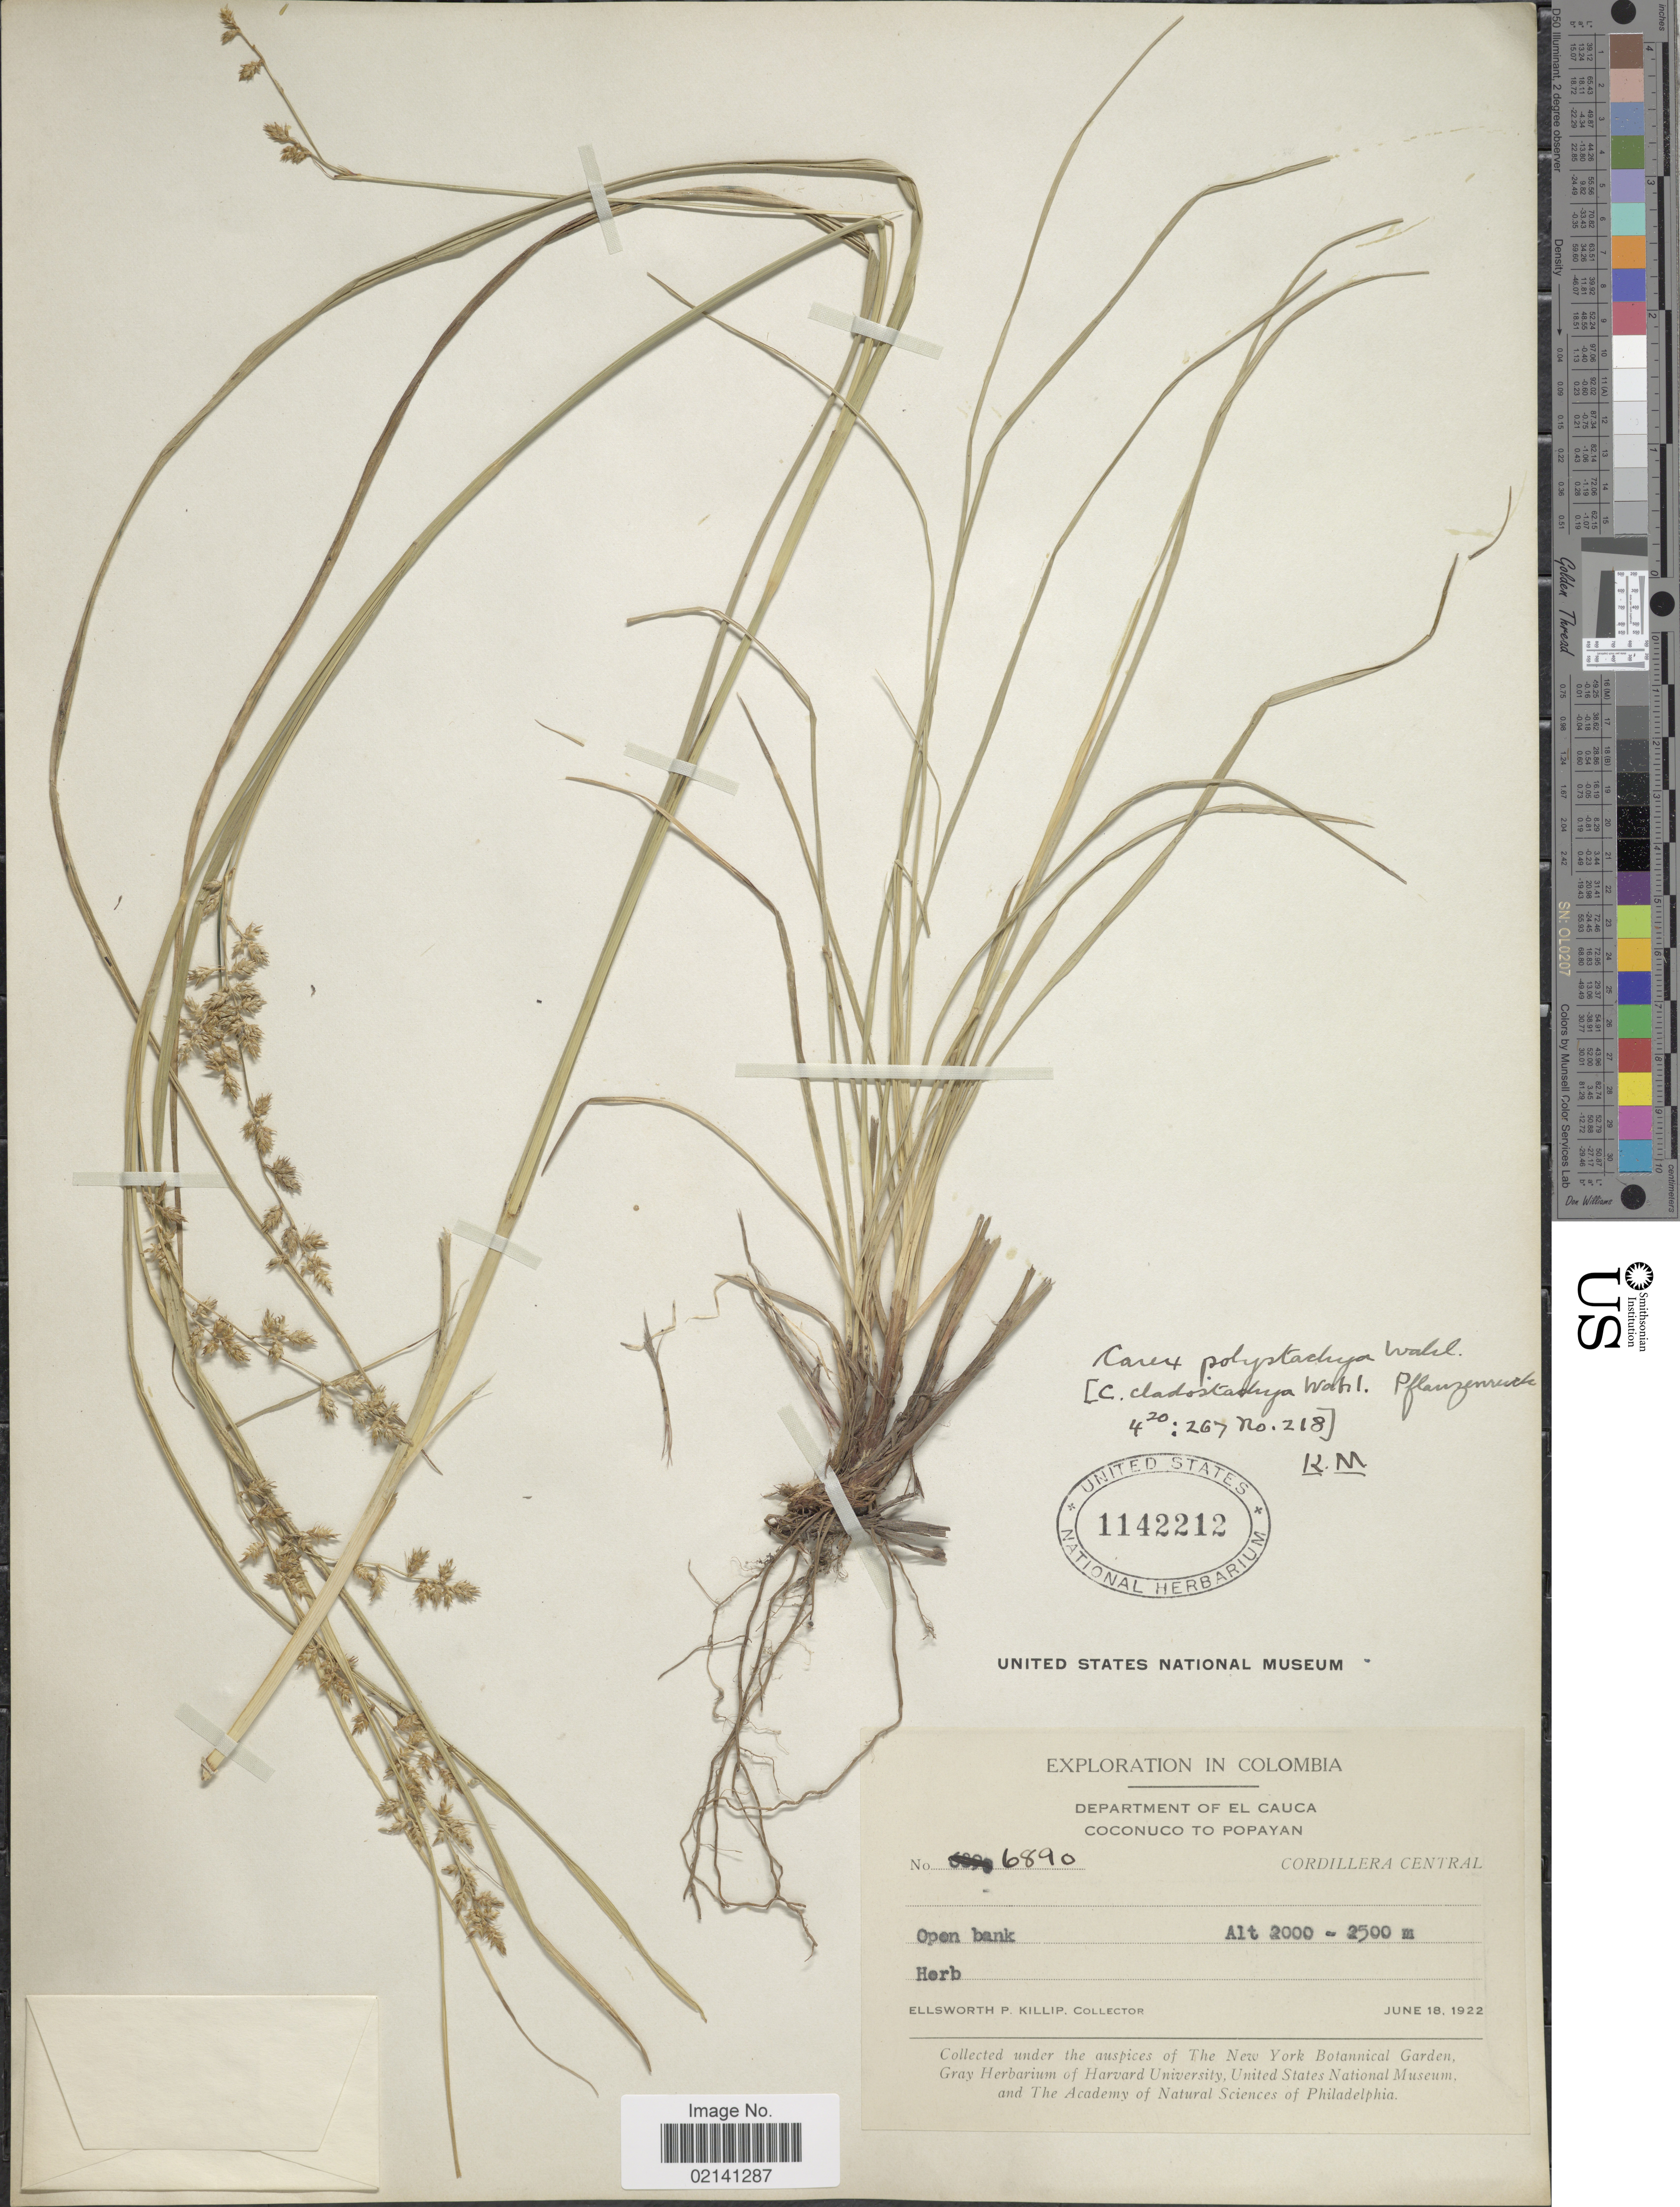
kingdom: Plantae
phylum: Tracheophyta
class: Liliopsida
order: Poales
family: Cyperaceae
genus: Carex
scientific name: Carex polystachya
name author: Sw. ex Wahlenb.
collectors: E. P. Killip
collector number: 6890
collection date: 1922-06-18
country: Colombia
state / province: Cauca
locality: Departmento of El Cauca, Coconuco to Popayan, Cordillera Central, open bank.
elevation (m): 2000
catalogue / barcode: US 1142212